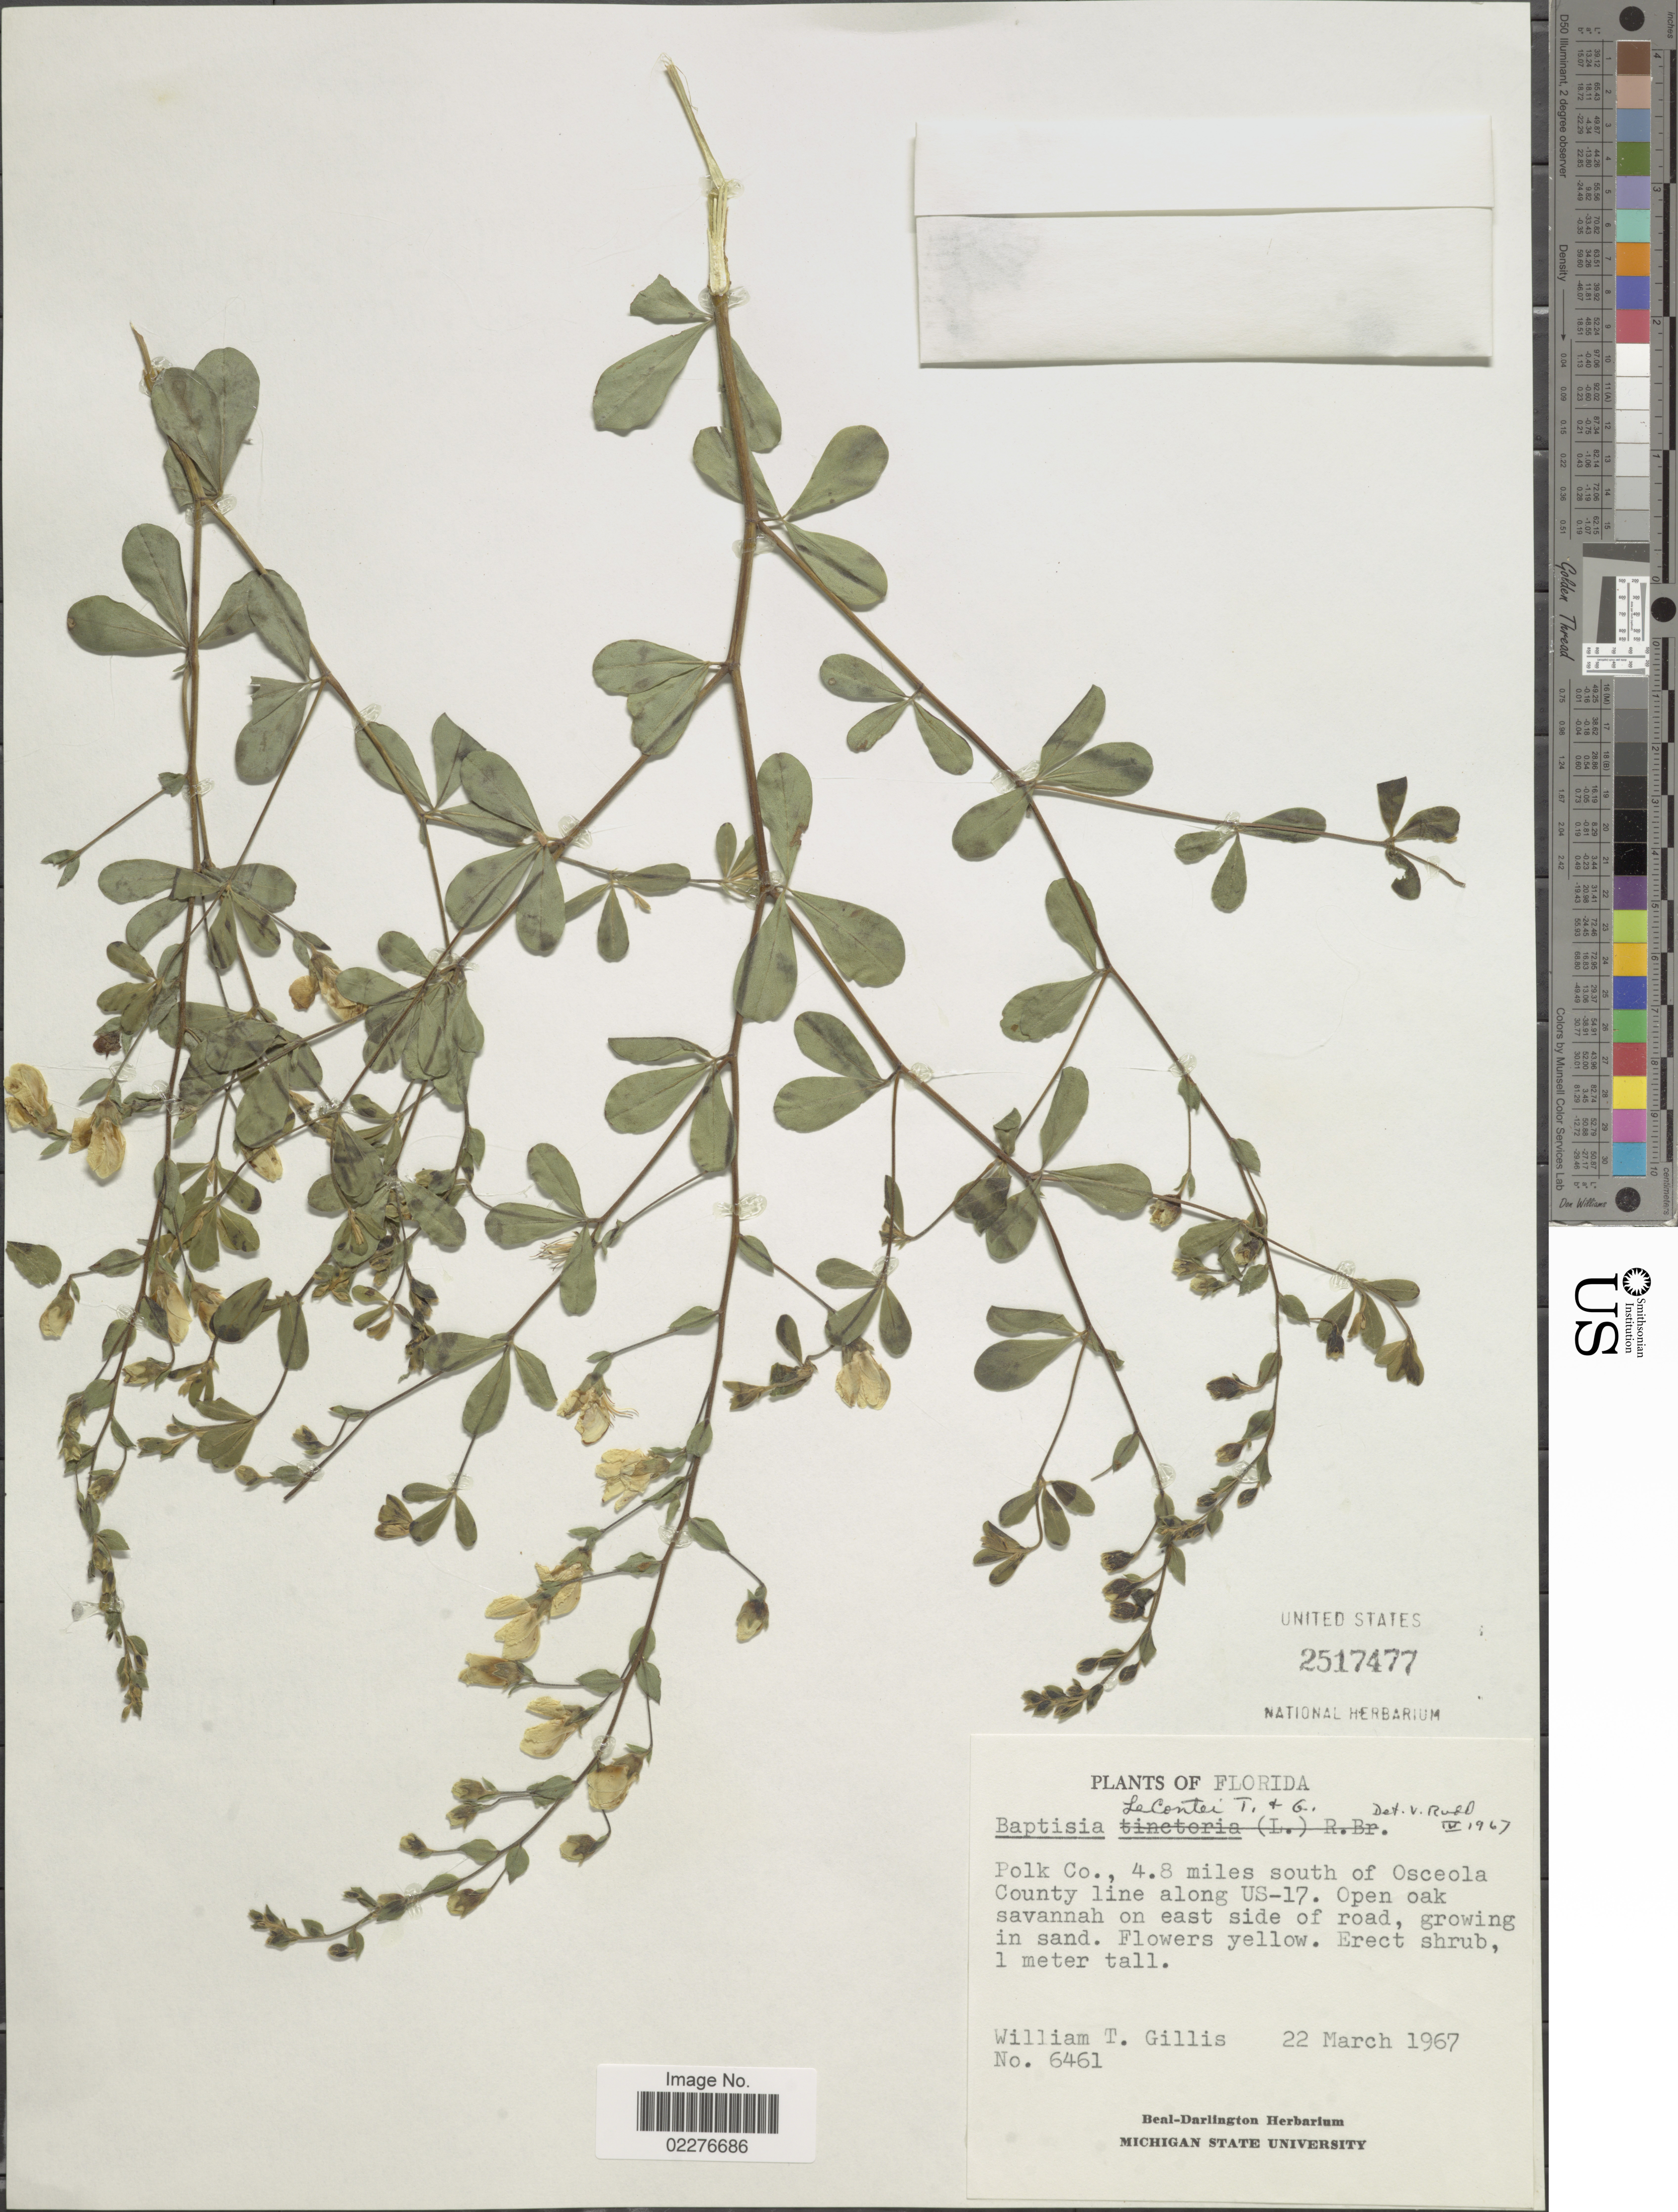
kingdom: Plantae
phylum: Tracheophyta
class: Magnoliopsida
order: Fabales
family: Fabaceae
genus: Baptisia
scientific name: Baptisia lecontei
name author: Torr. & A. Gray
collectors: W. T. Gillis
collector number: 6461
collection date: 1967-03-22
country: United States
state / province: Florida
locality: Polk Co., 4.8 miles south of Osceola County line along US-17. Open oak savannah on east side of road, growing in sand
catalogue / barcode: US 2517477